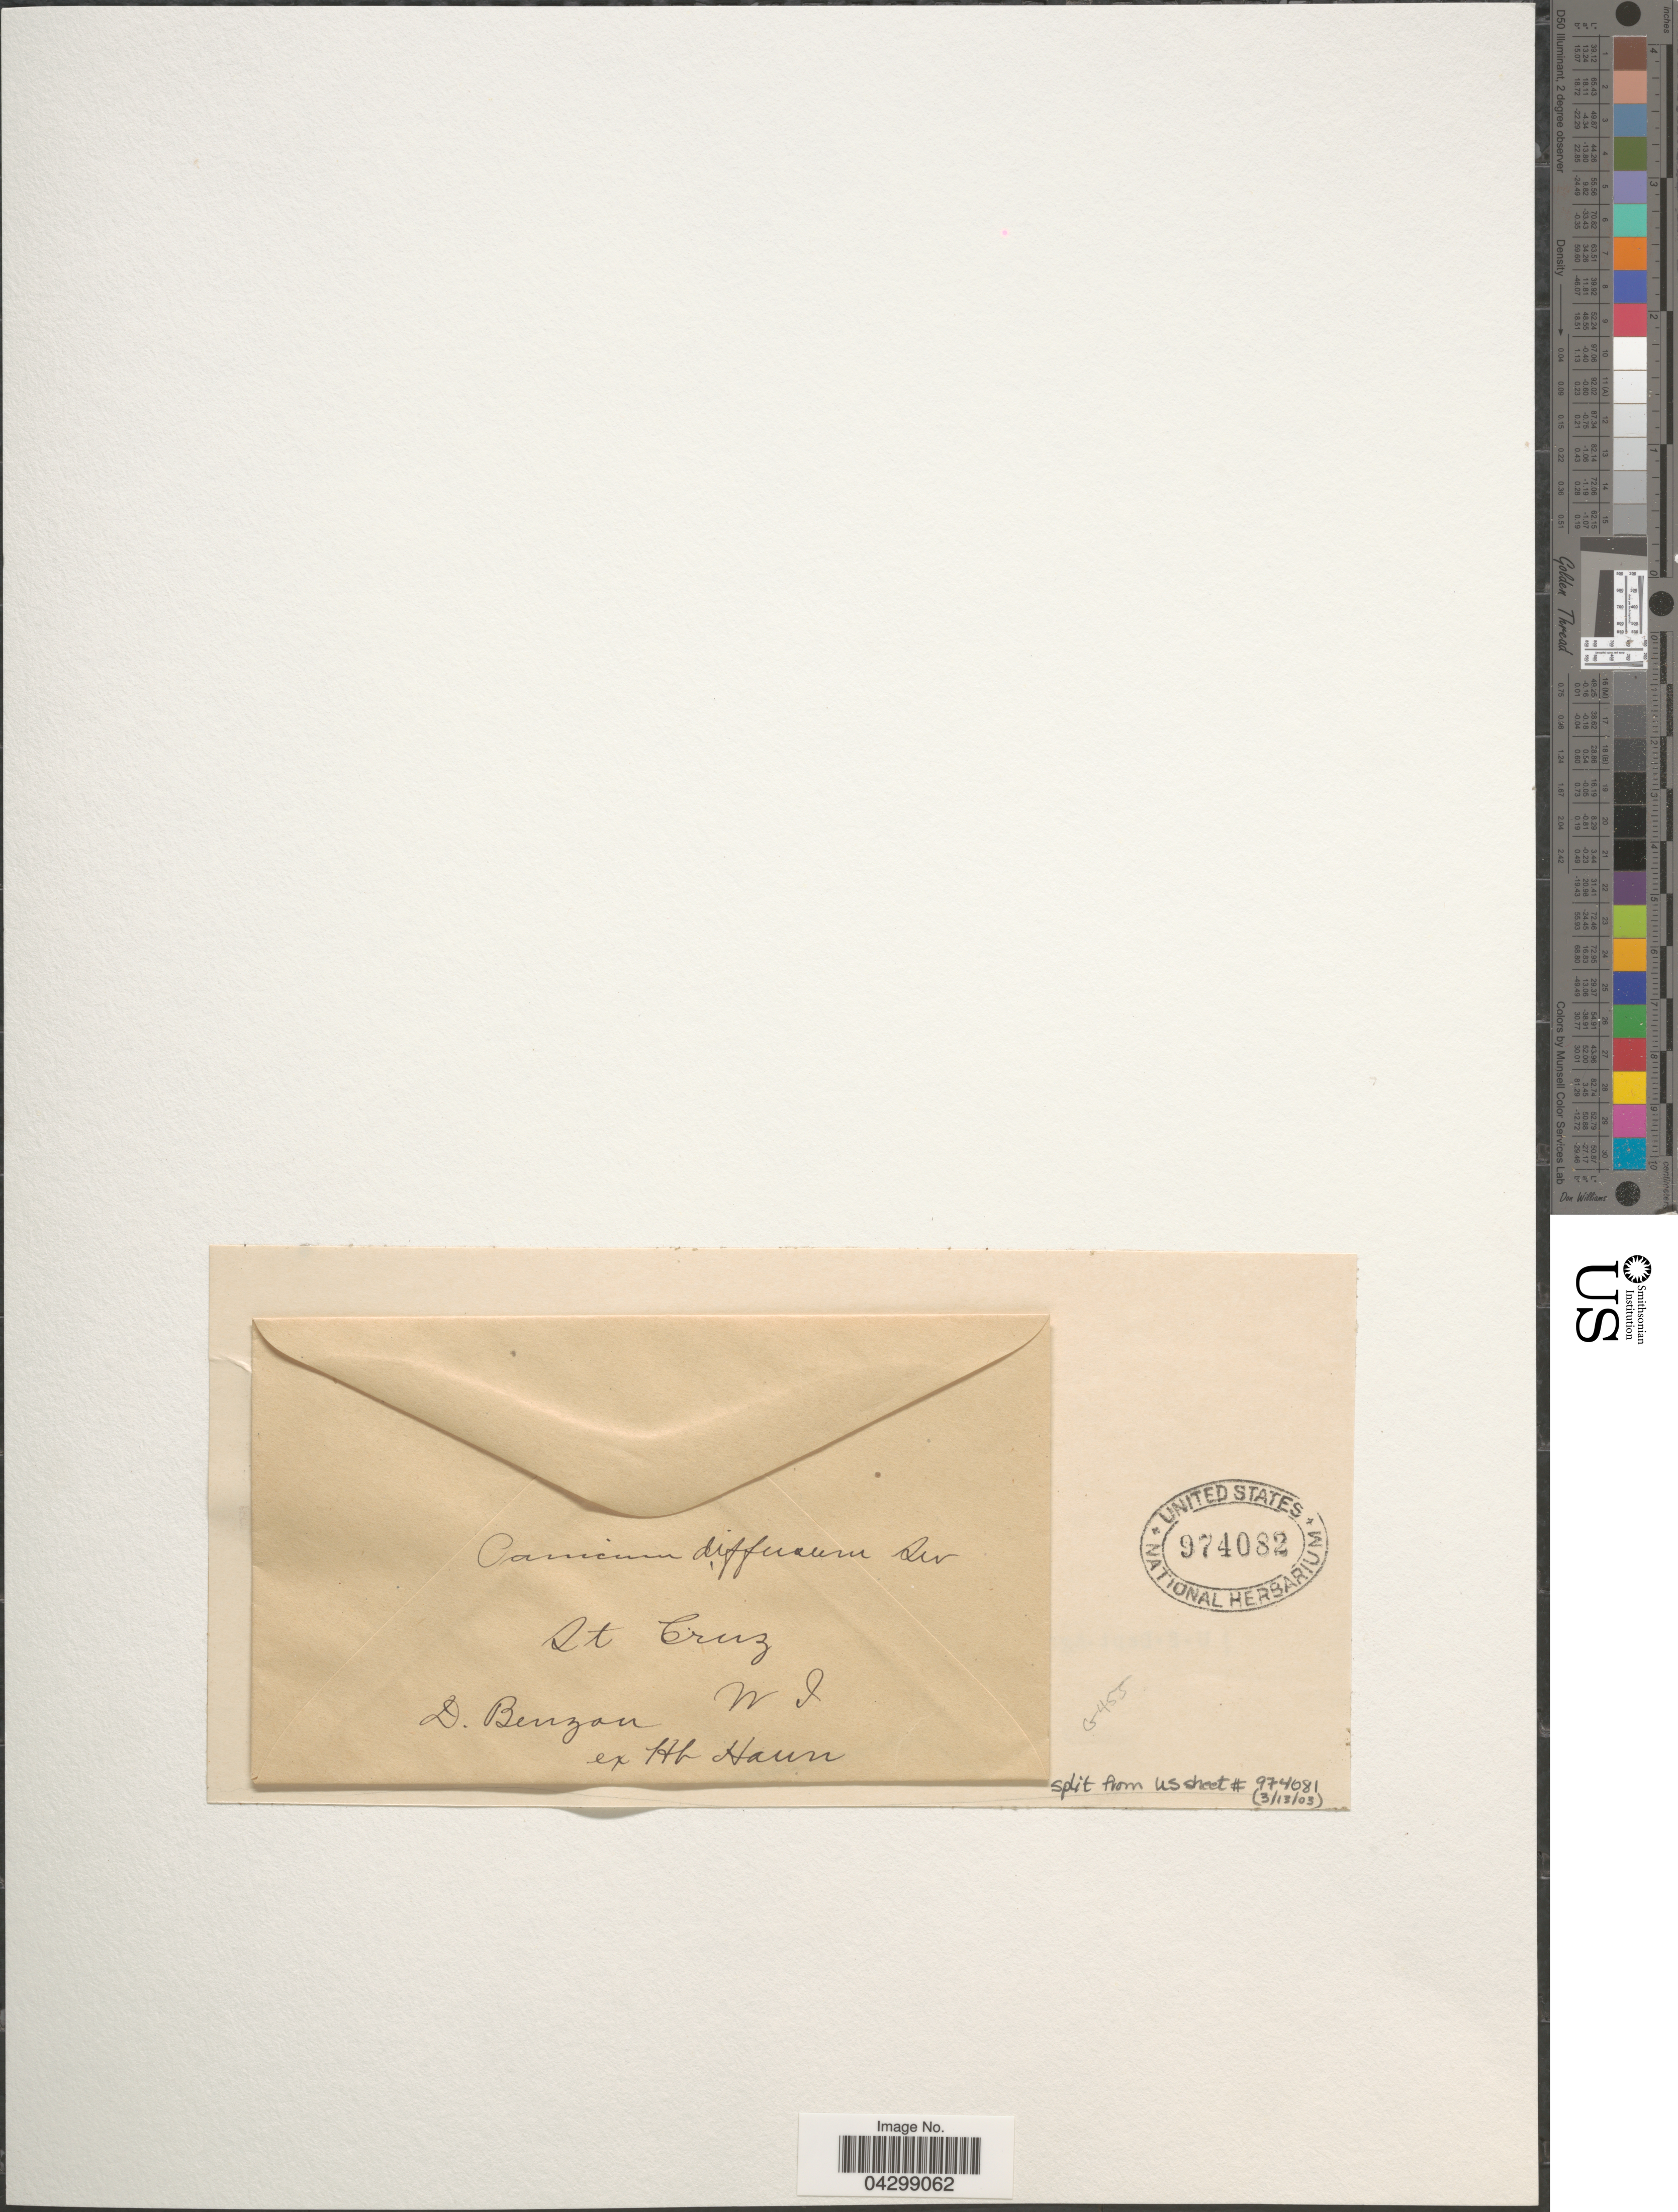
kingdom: Plantae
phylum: Tracheophyta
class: Liliopsida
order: Poales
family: Poaceae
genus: Panicum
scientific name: Panicum diffusum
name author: Sw.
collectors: D. Benzon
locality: St. Cruz. WI.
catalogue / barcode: US 974082